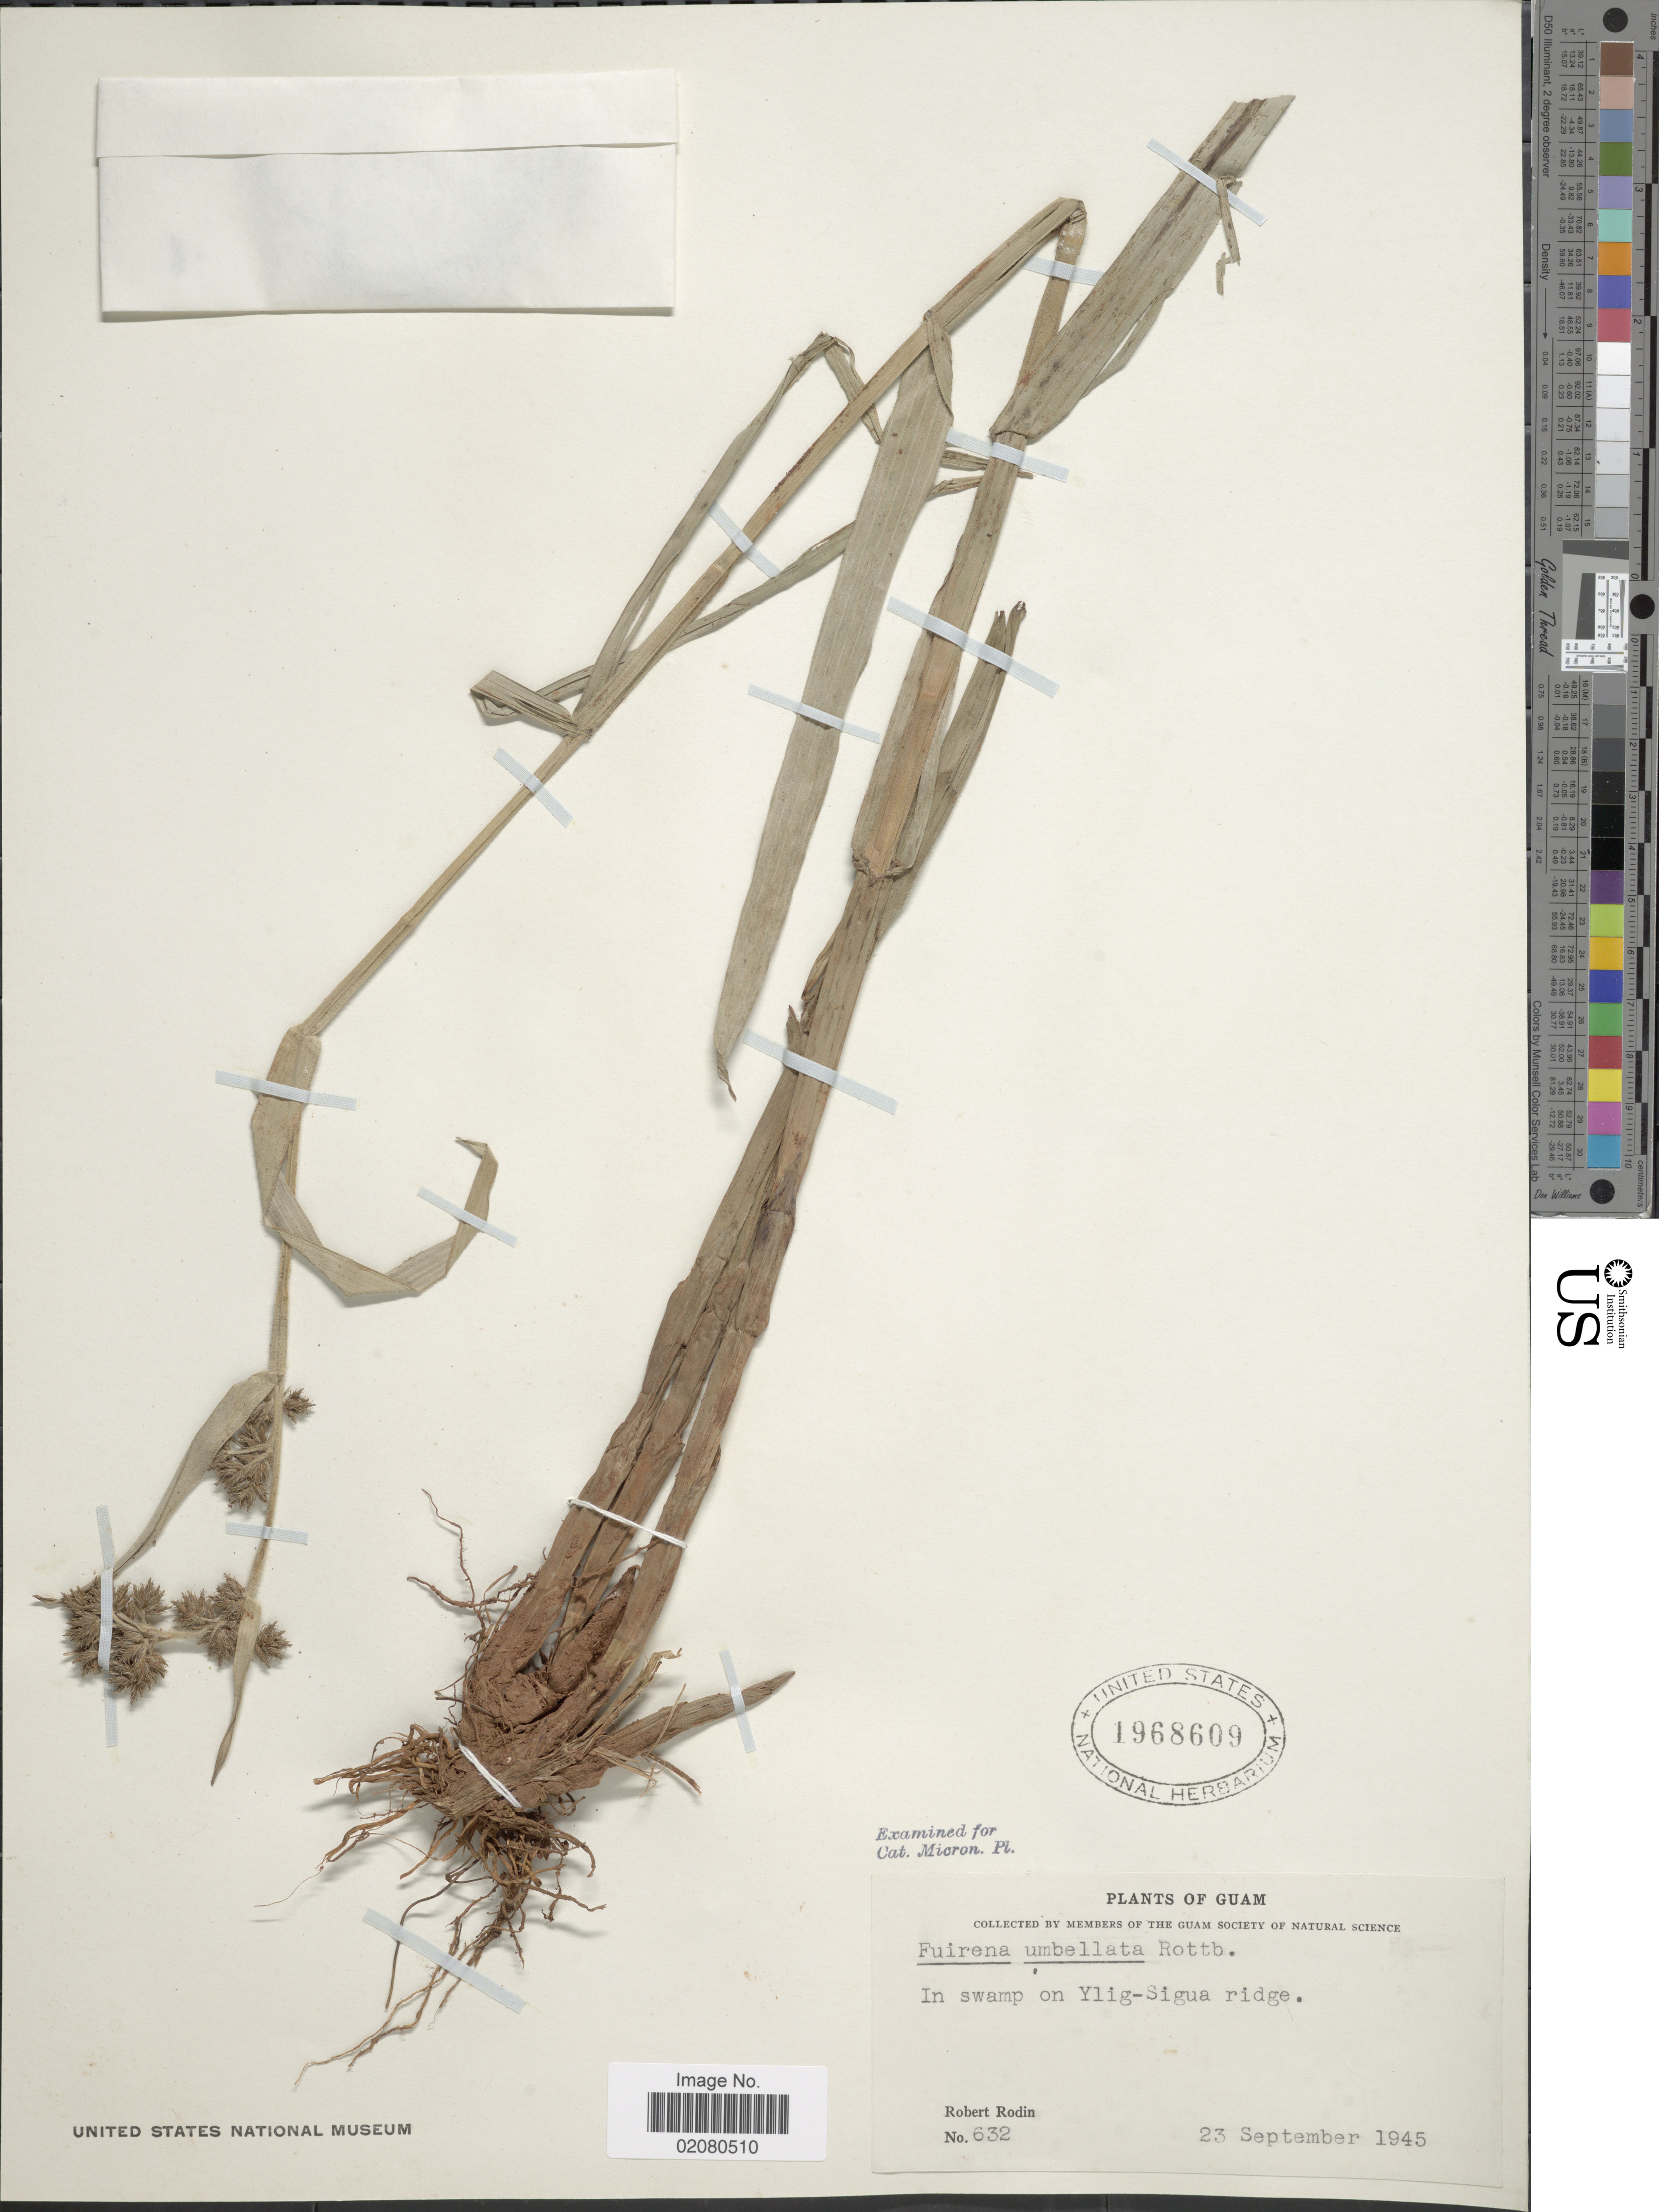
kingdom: Plantae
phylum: Tracheophyta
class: Liliopsida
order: Poales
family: Cyperaceae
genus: Fuirena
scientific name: Fuirena umbellata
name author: Rottb.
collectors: R. Rodin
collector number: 632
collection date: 1945-09-23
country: Guam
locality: In swamp on Ylig-Sigua ridge.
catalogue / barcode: US 1968609